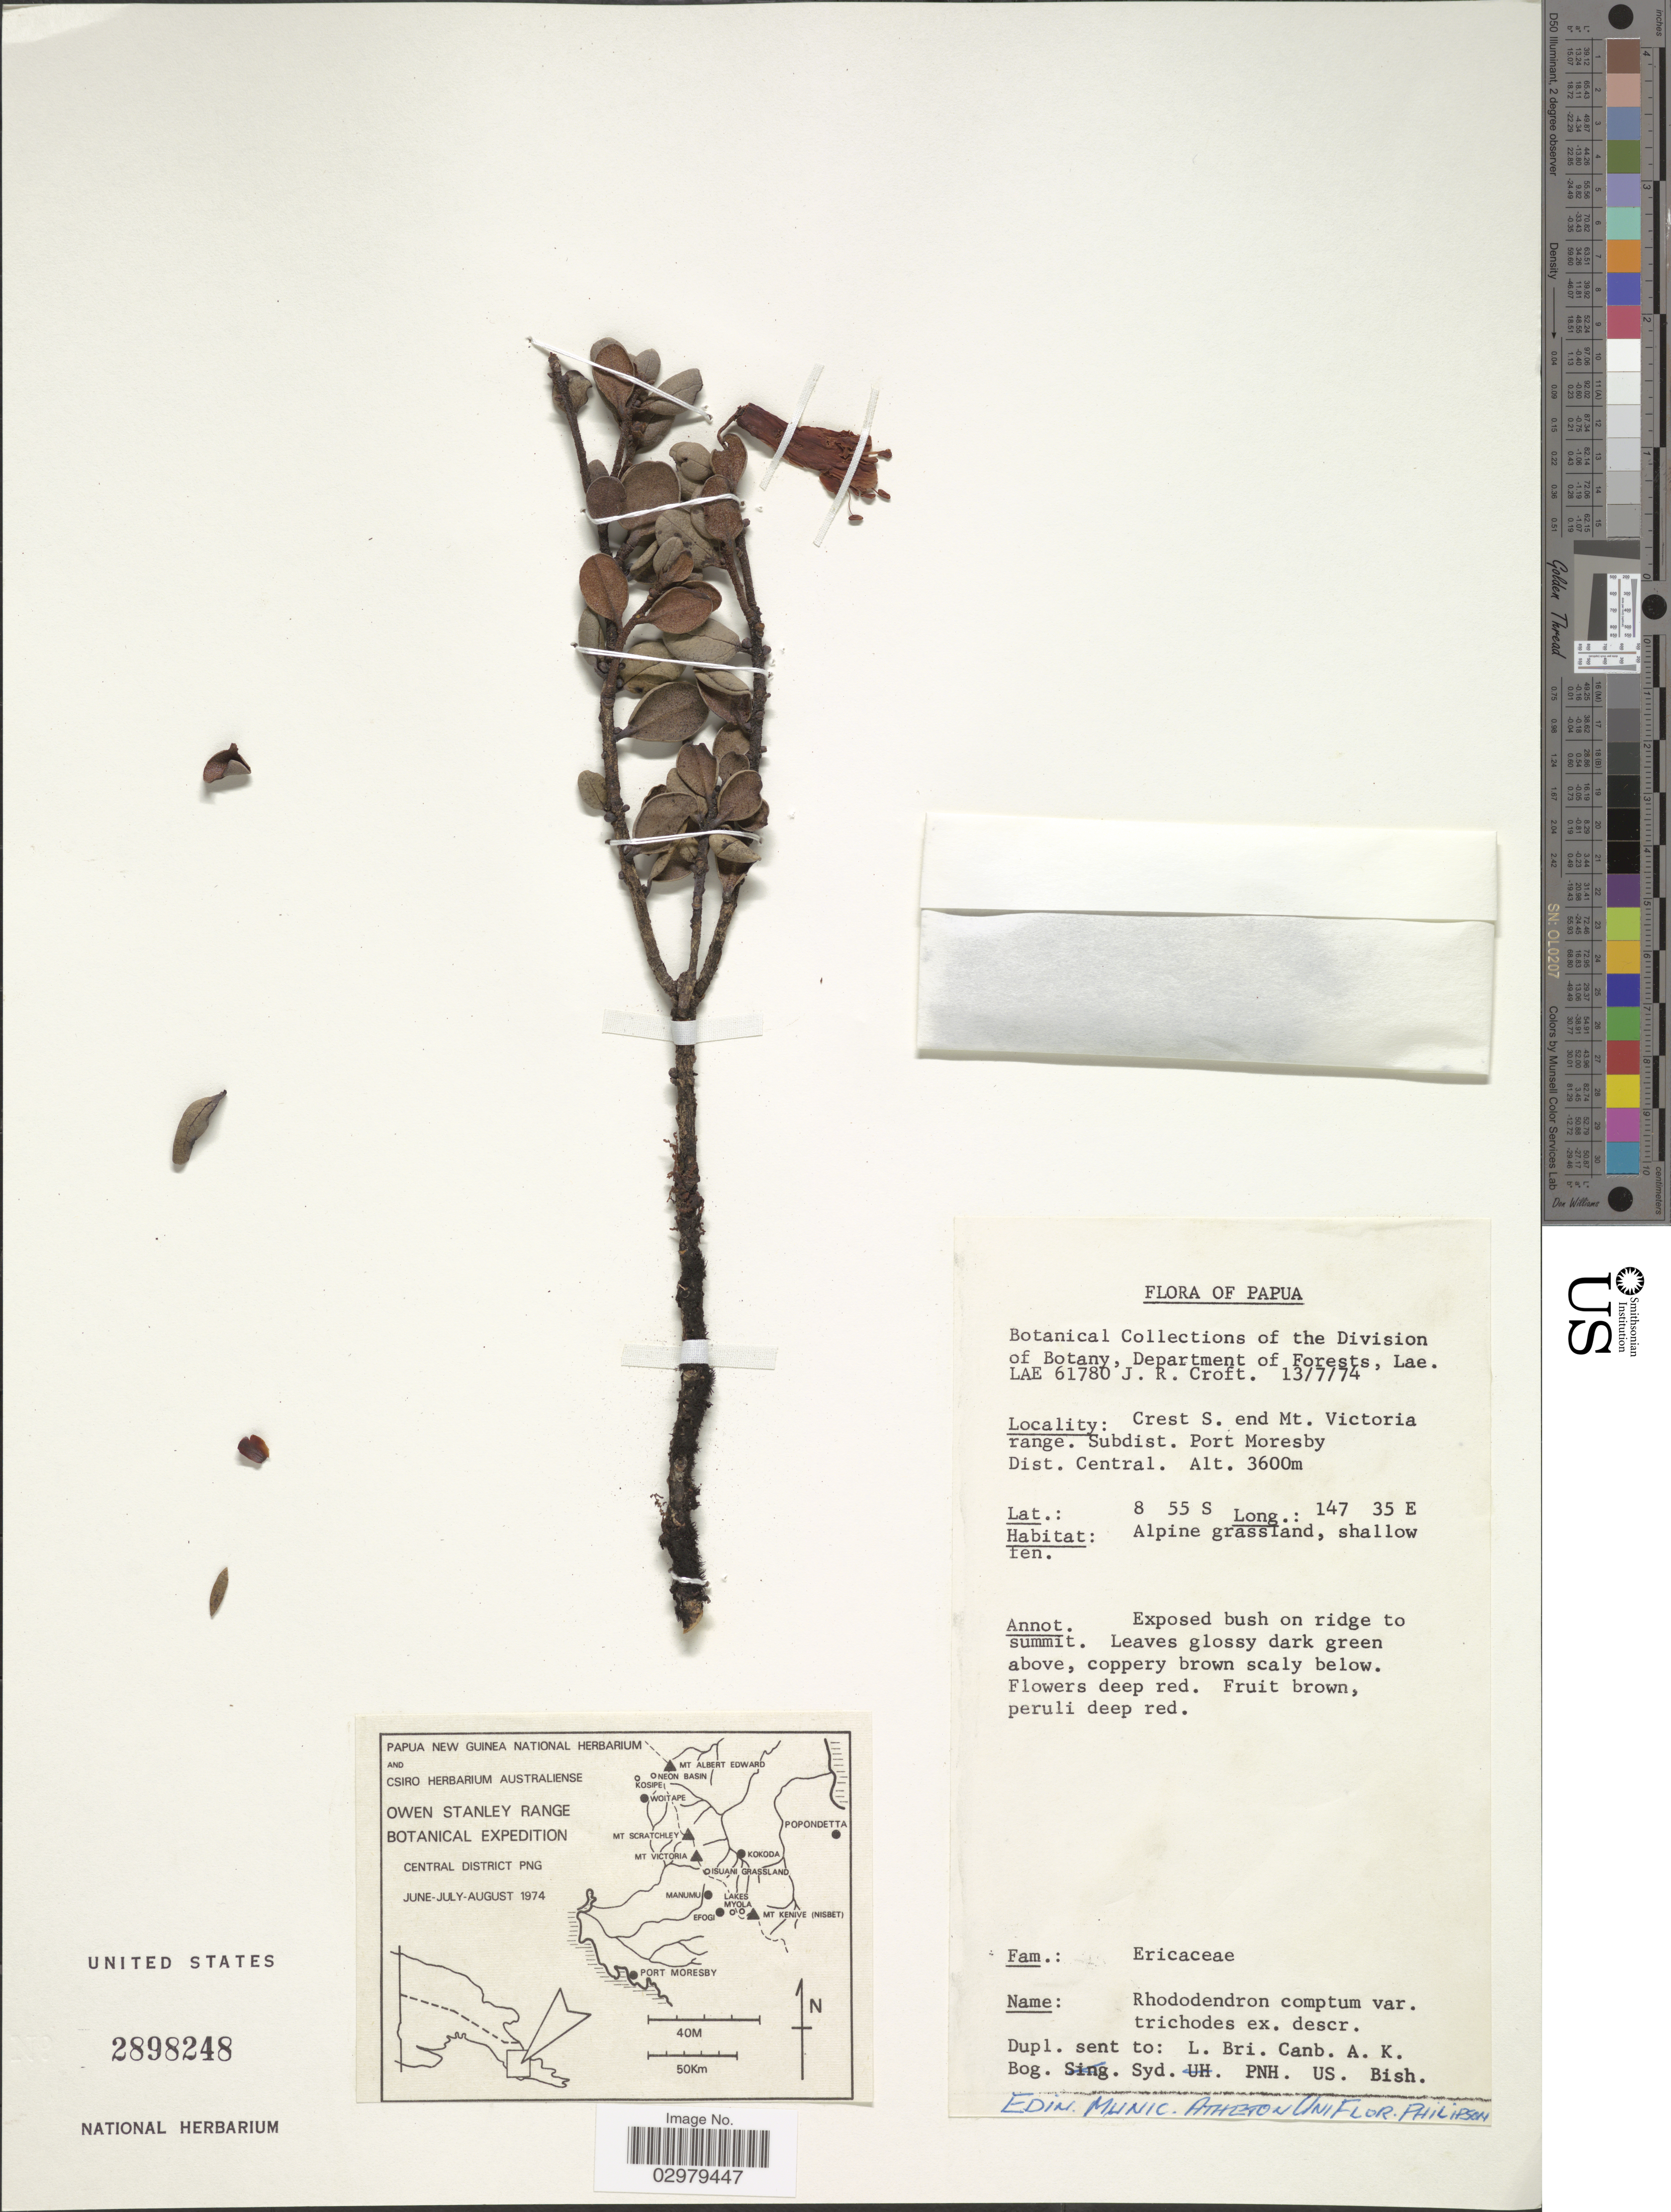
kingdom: Plantae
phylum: Tracheophyta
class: Magnoliopsida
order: Ericales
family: Ericaceae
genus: Rhododendron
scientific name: Rhododendron comptum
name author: C.H. Wright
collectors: J. R. Croft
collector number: LAE 61780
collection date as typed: Transcribed d/m/y: 13/7/74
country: Papua New Guinea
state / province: Central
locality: Papua. Crest S. end Mt. Victoria range. Subdist. Port Moresby. Dist. Central.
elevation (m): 3600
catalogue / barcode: US 2898248